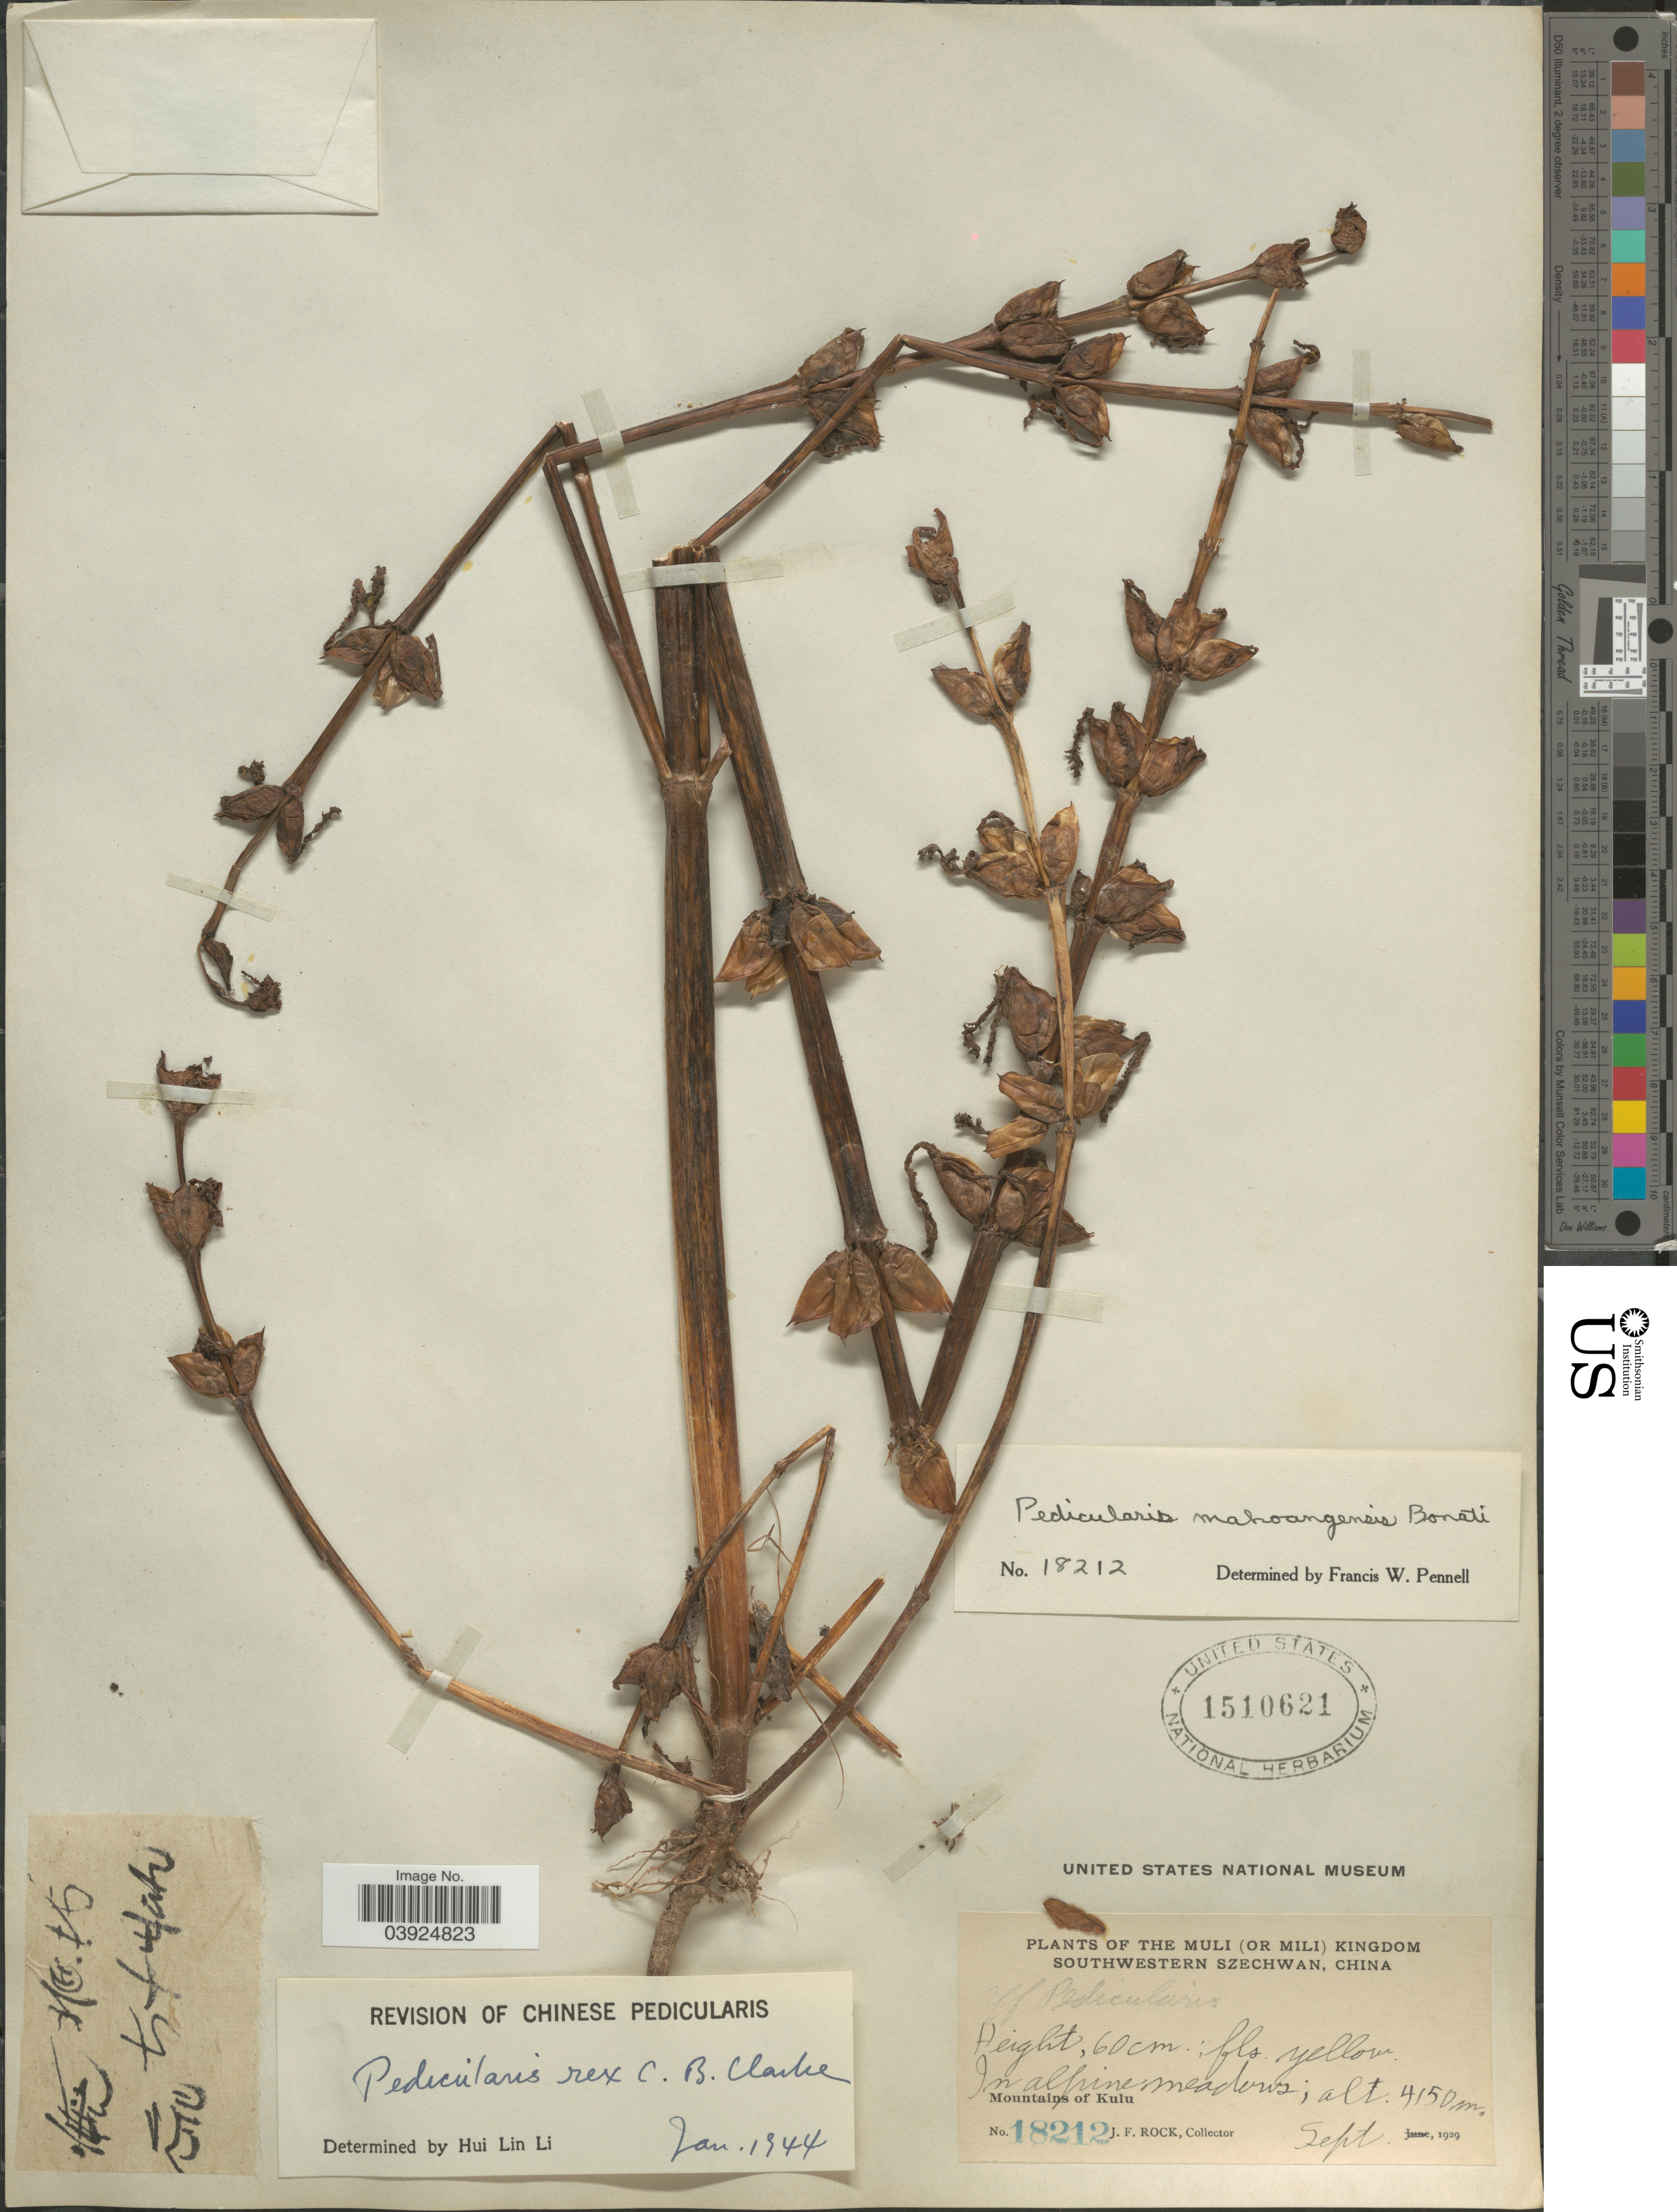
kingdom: Plantae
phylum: Tracheophyta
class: Magnoliopsida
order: Lamiales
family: Orobanchaceae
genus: Pedicularis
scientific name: Pedicularis rex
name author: C.B. Clarke ex Maxim.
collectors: J. Rock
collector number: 18212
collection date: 1929-09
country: China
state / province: Sichuan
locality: Muli (or Mili) Kingdom Southwestern Szechwan. Mountains of Kulu.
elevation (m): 4150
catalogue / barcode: US 1510621